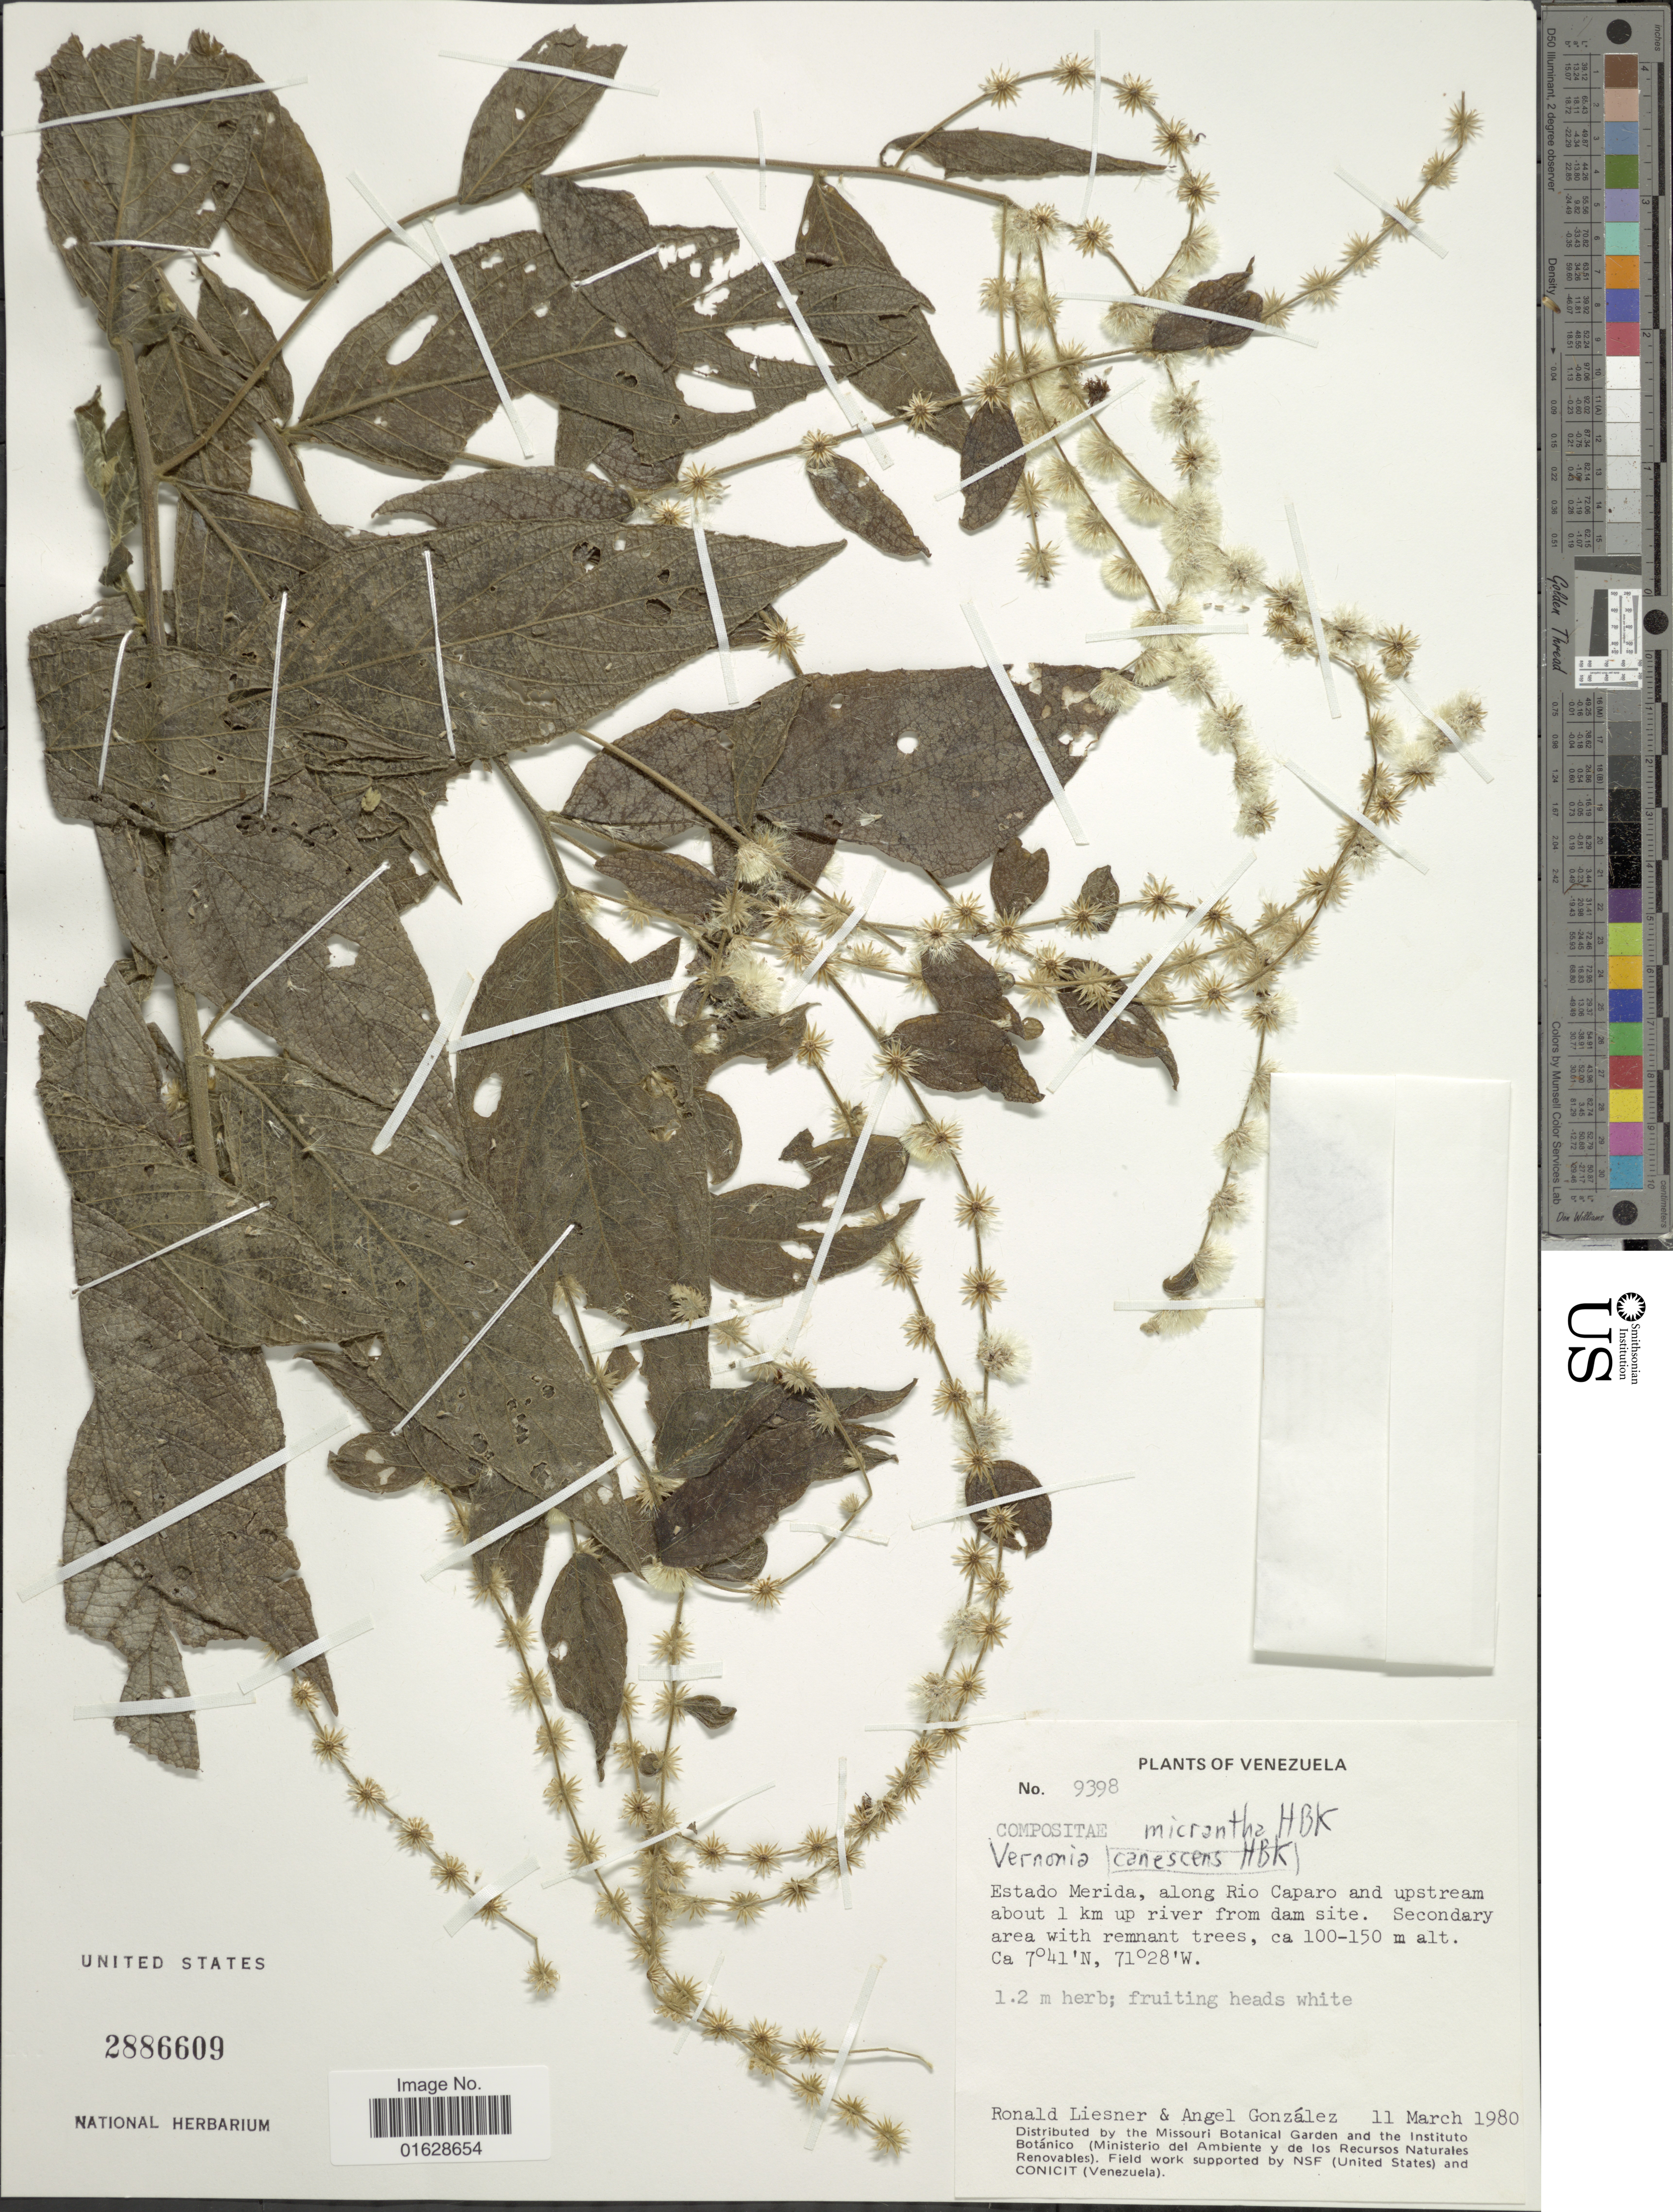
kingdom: Plantae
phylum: Tracheophyta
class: Magnoliopsida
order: Asterales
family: Asteraceae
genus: Lepidaploa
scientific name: Lepidaploa canescens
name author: (Kunth) H. Rob.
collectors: R. L. Liesner & A. C. González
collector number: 9398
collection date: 1980-03-11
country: Venezuela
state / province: Mérida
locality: Venezuela. Estado Merida, along Rio Caparo and upstream about 1 km up river from dam site.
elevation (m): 100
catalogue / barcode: US 2886609